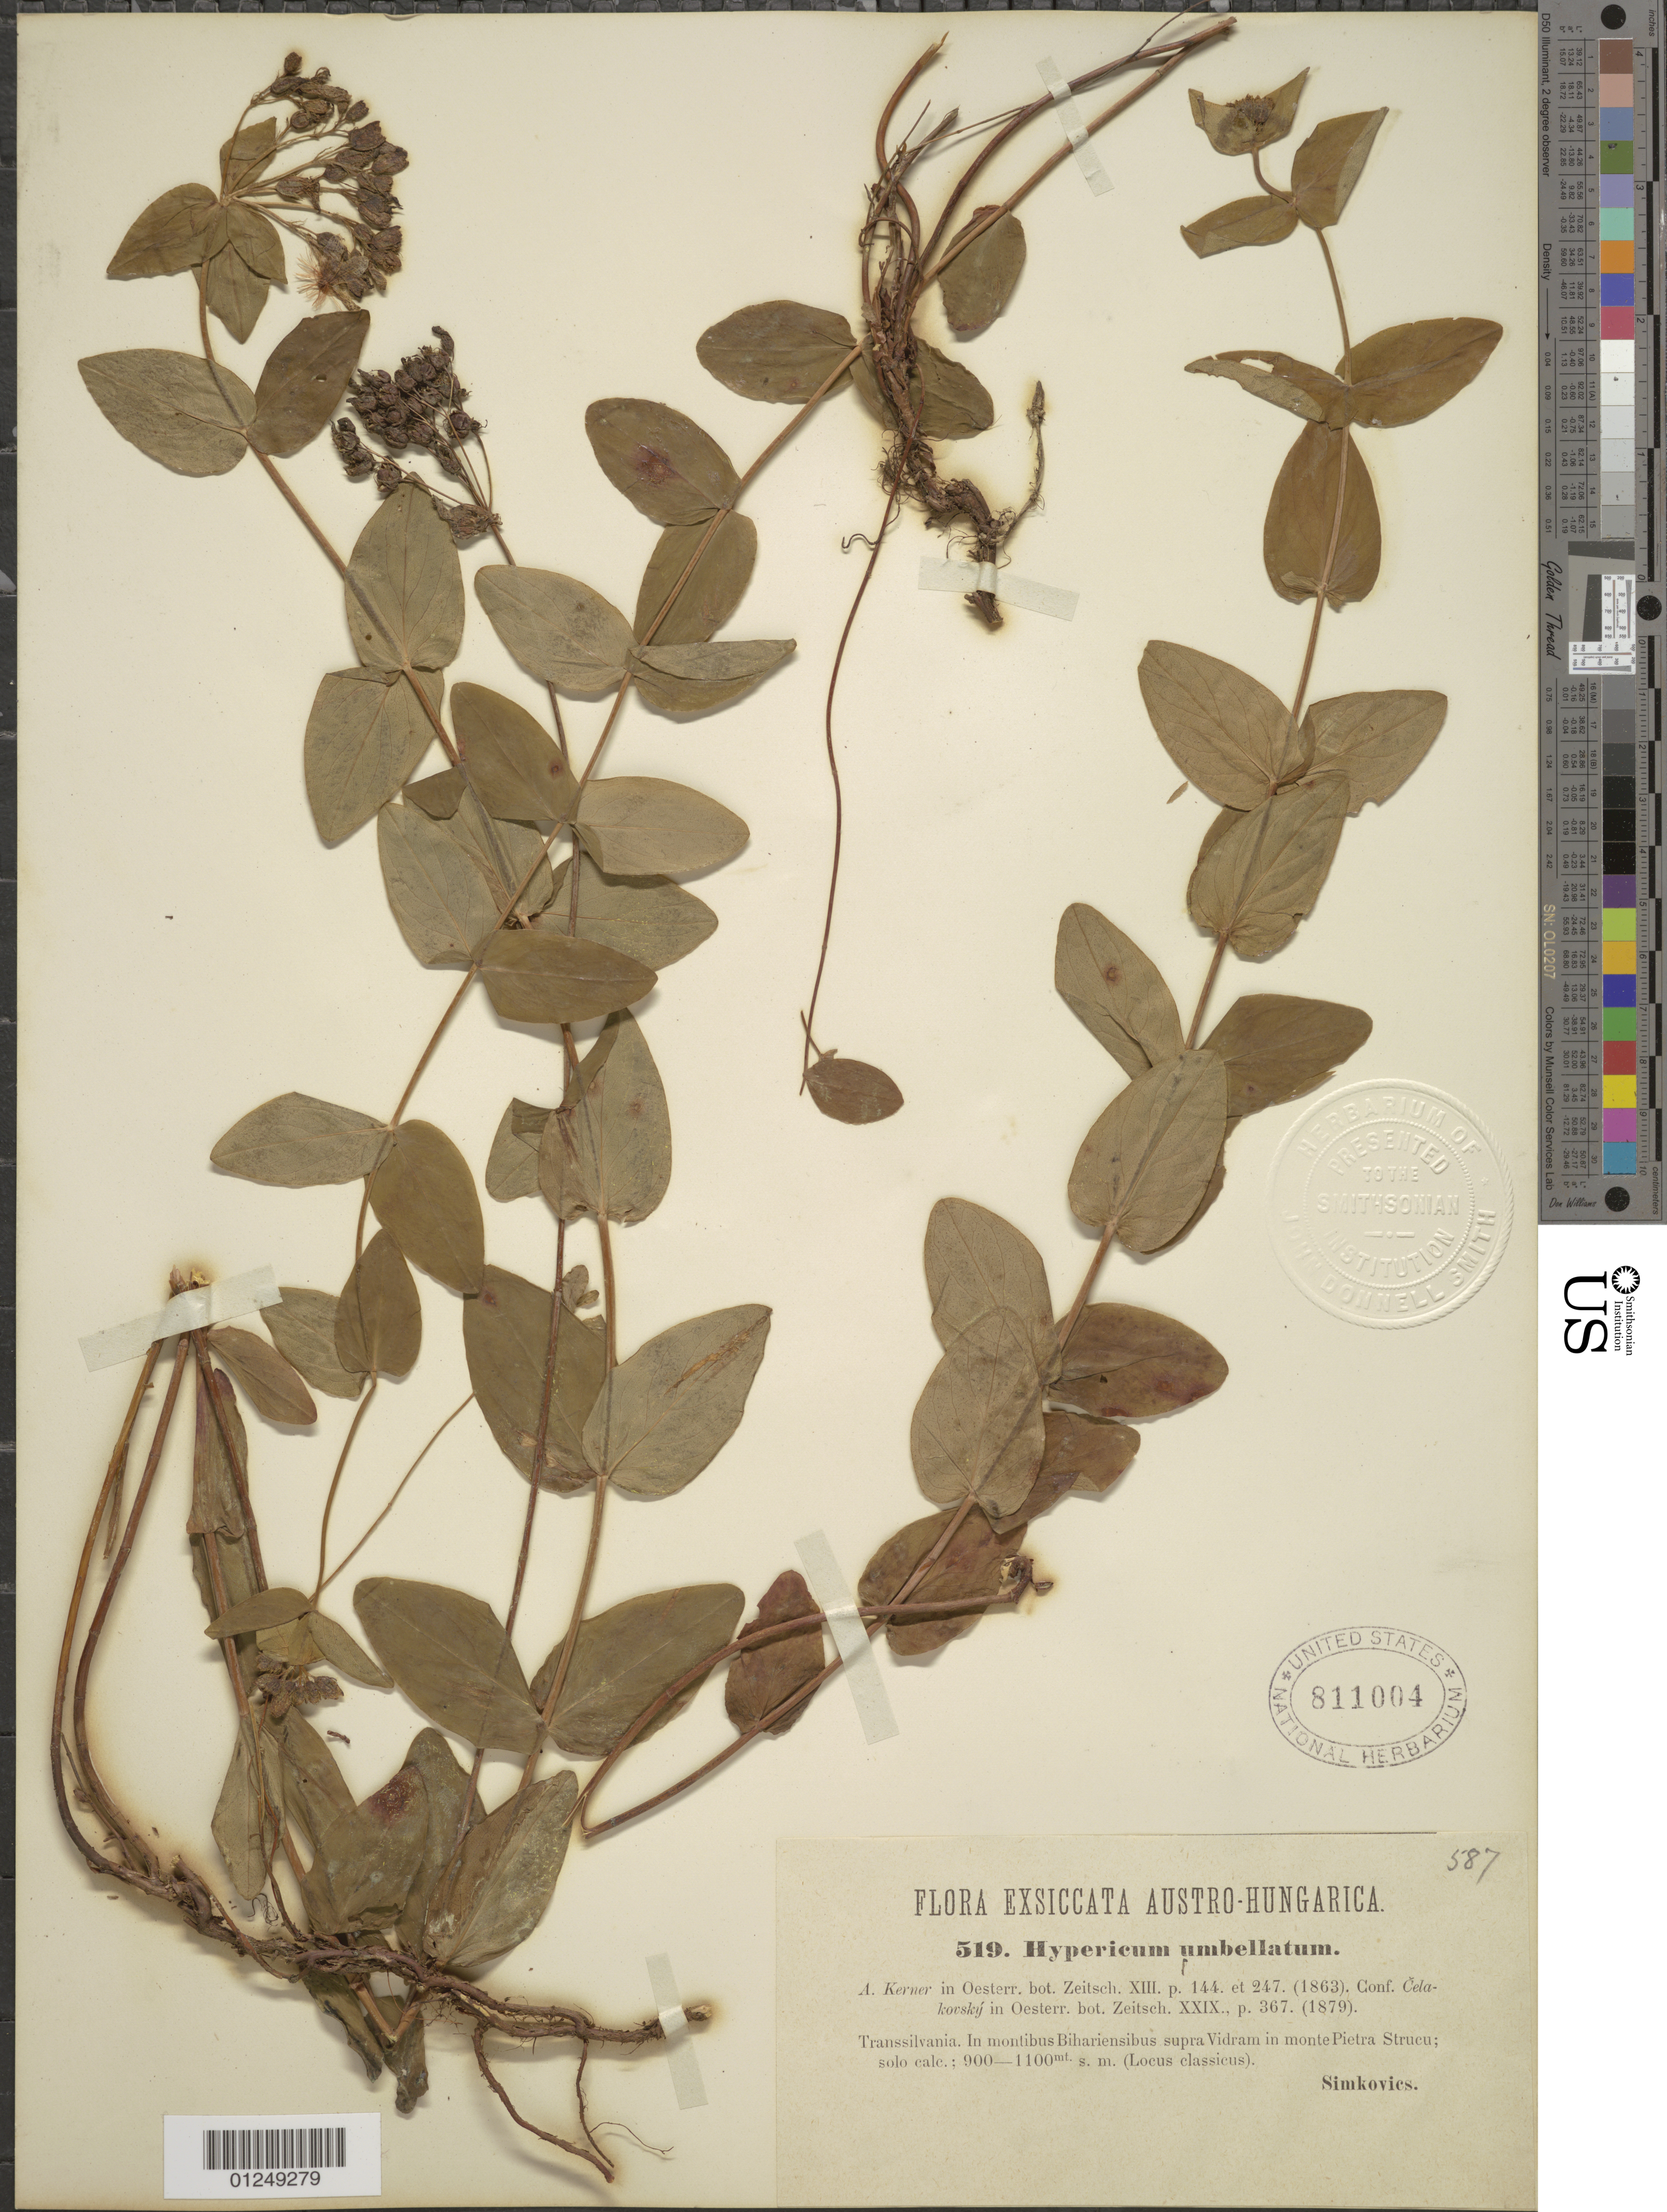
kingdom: Plantae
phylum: Tracheophyta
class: Magnoliopsida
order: Malpighiales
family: Hypericaceae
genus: Hypericum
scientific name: Hypericum umbellatum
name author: Miel. ex Wohlf.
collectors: L. Simonkai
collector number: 519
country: Romania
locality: Transsilvania. In montibus Bihariensibus supra Vidram in monte Pietra Strucu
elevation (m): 900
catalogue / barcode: US 811004